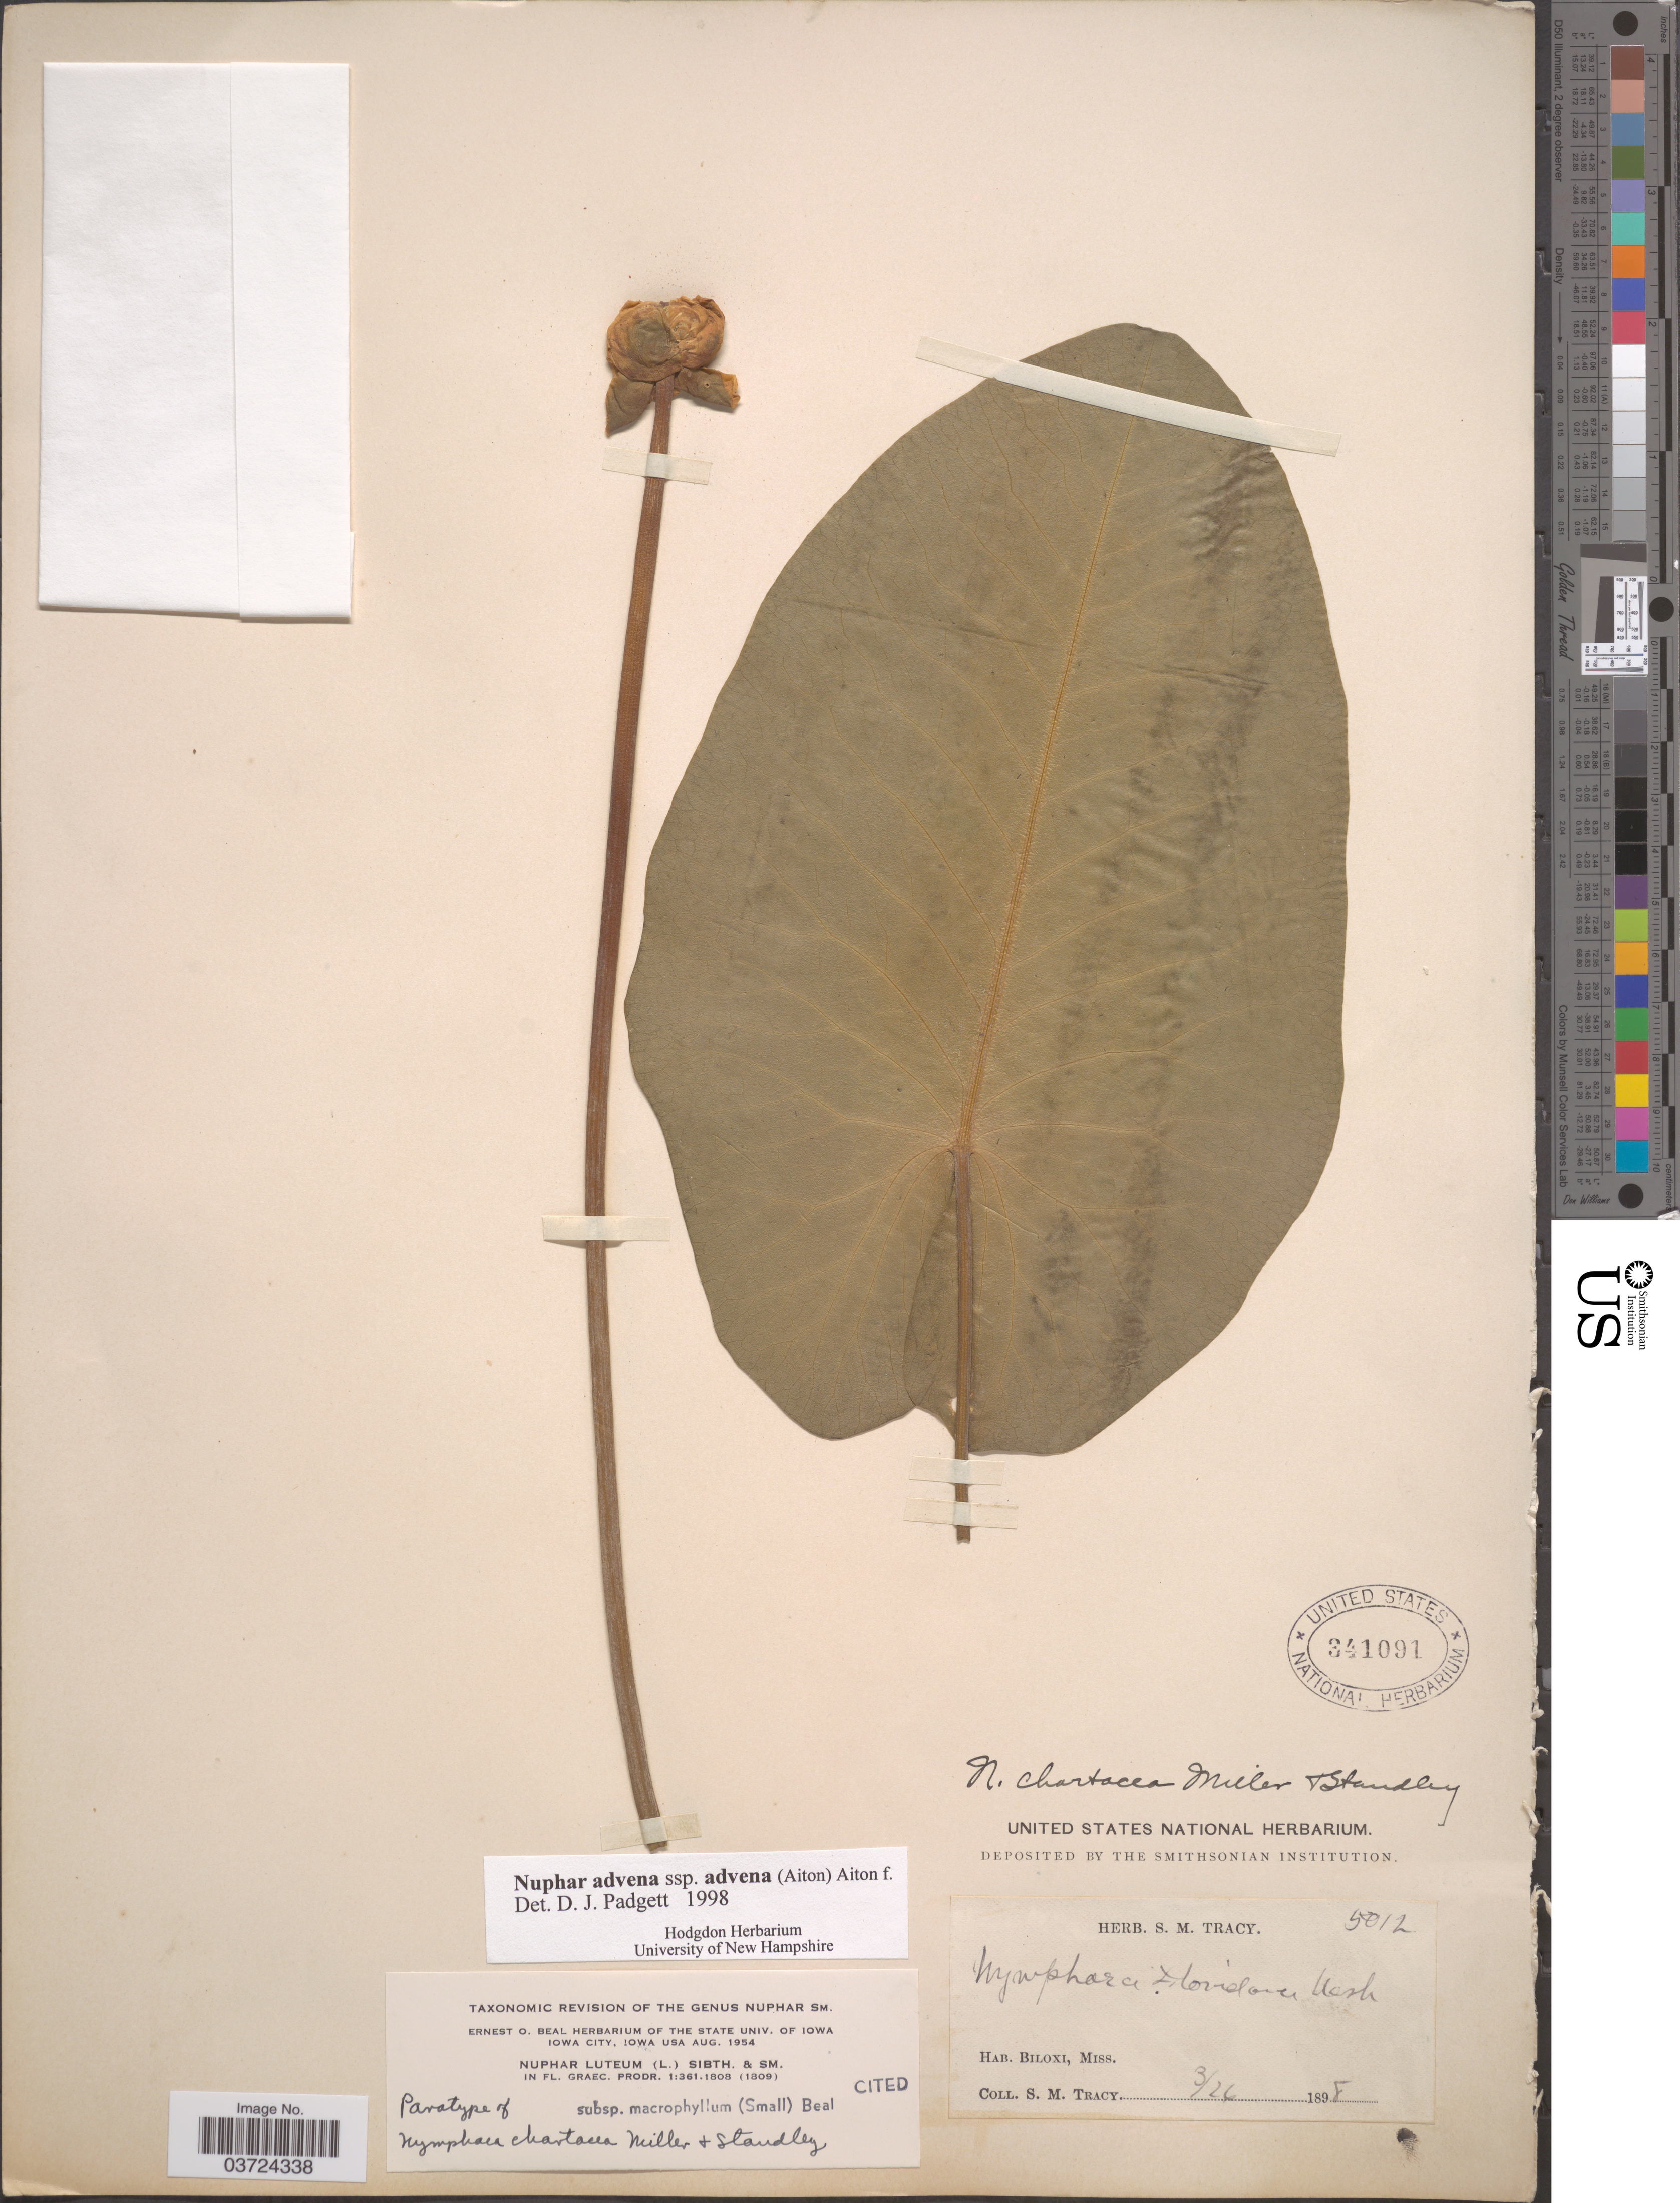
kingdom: Plantae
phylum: Tracheophyta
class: Magnoliopsida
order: Nymphaeales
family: Nymphaeaceae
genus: Nuphar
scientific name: Nuphar advena subsp. advena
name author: (Aiton) W.T. Aiton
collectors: S. M. Tracy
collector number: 5012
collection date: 1898-03-26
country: United States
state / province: Mississippi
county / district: Harrison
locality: Biloxi.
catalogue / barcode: US 341091